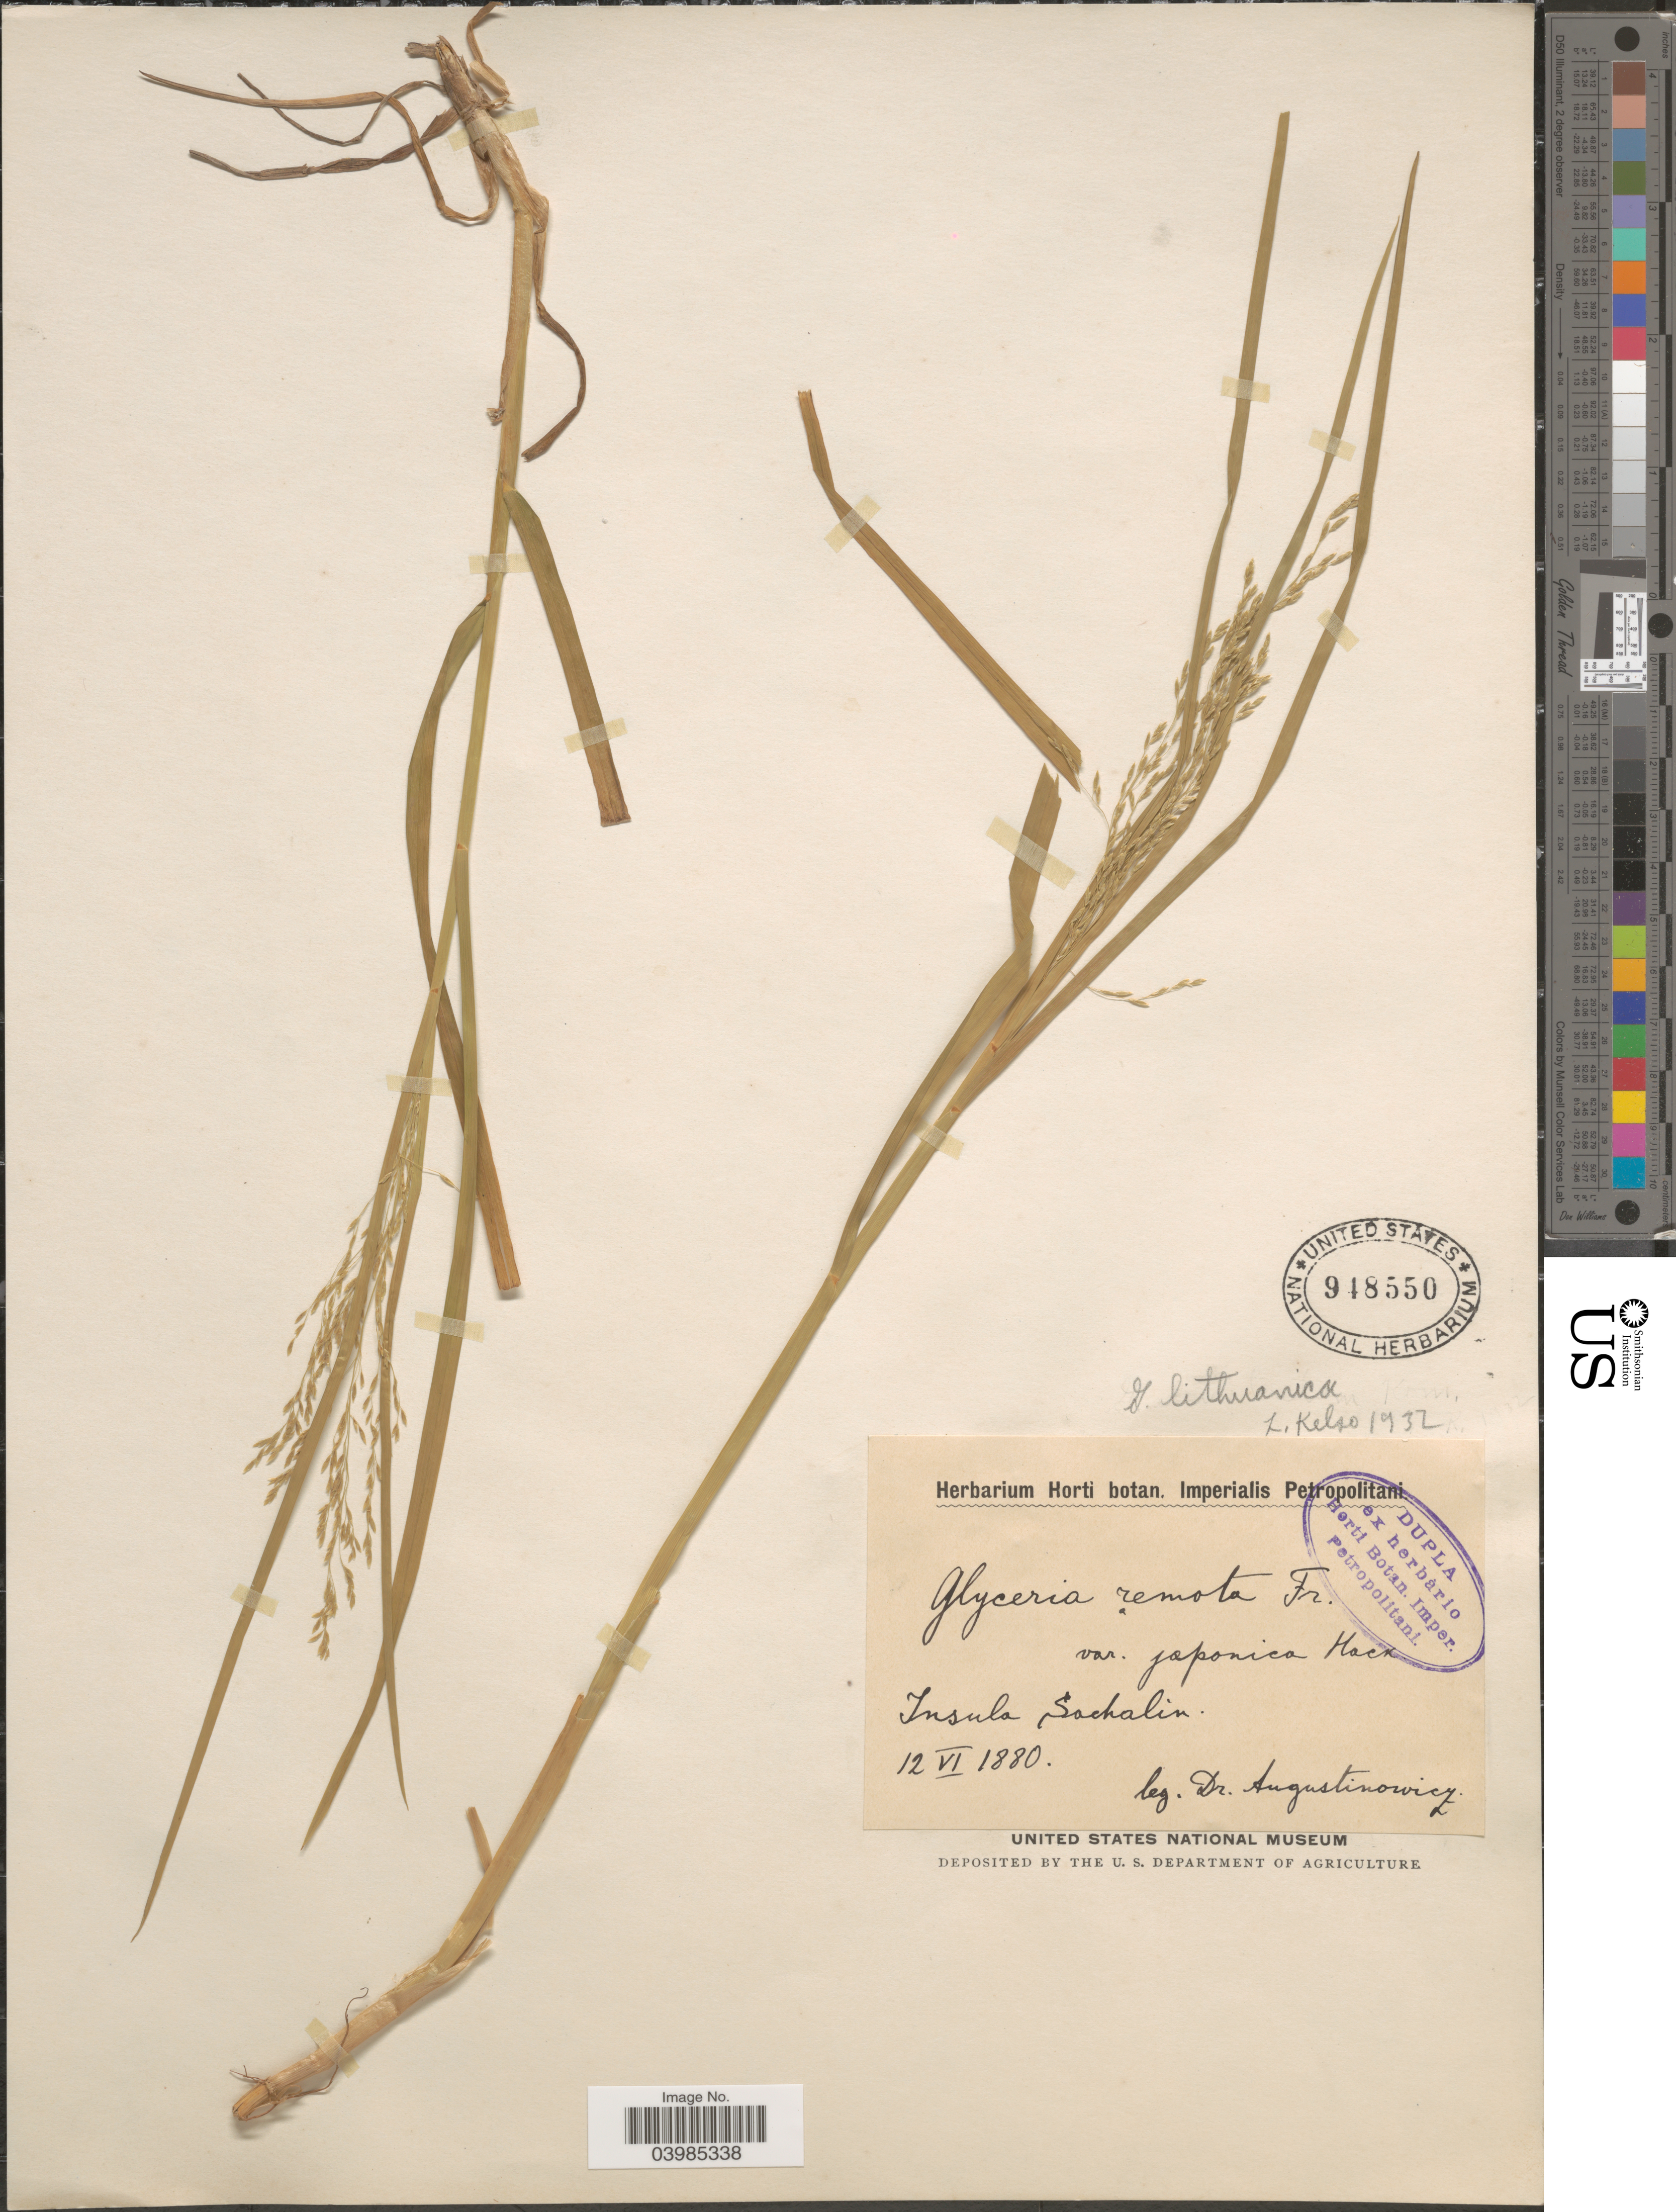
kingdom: Plantae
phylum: Tracheophyta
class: Liliopsida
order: Poales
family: Poaceae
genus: Glyceria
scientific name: Glyceria lithuanica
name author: (Gorski) Gorski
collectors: Augustinowicz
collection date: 1880-06-12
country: Russian Federation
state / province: Sakhalin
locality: Insula Sachalin.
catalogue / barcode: US 948550